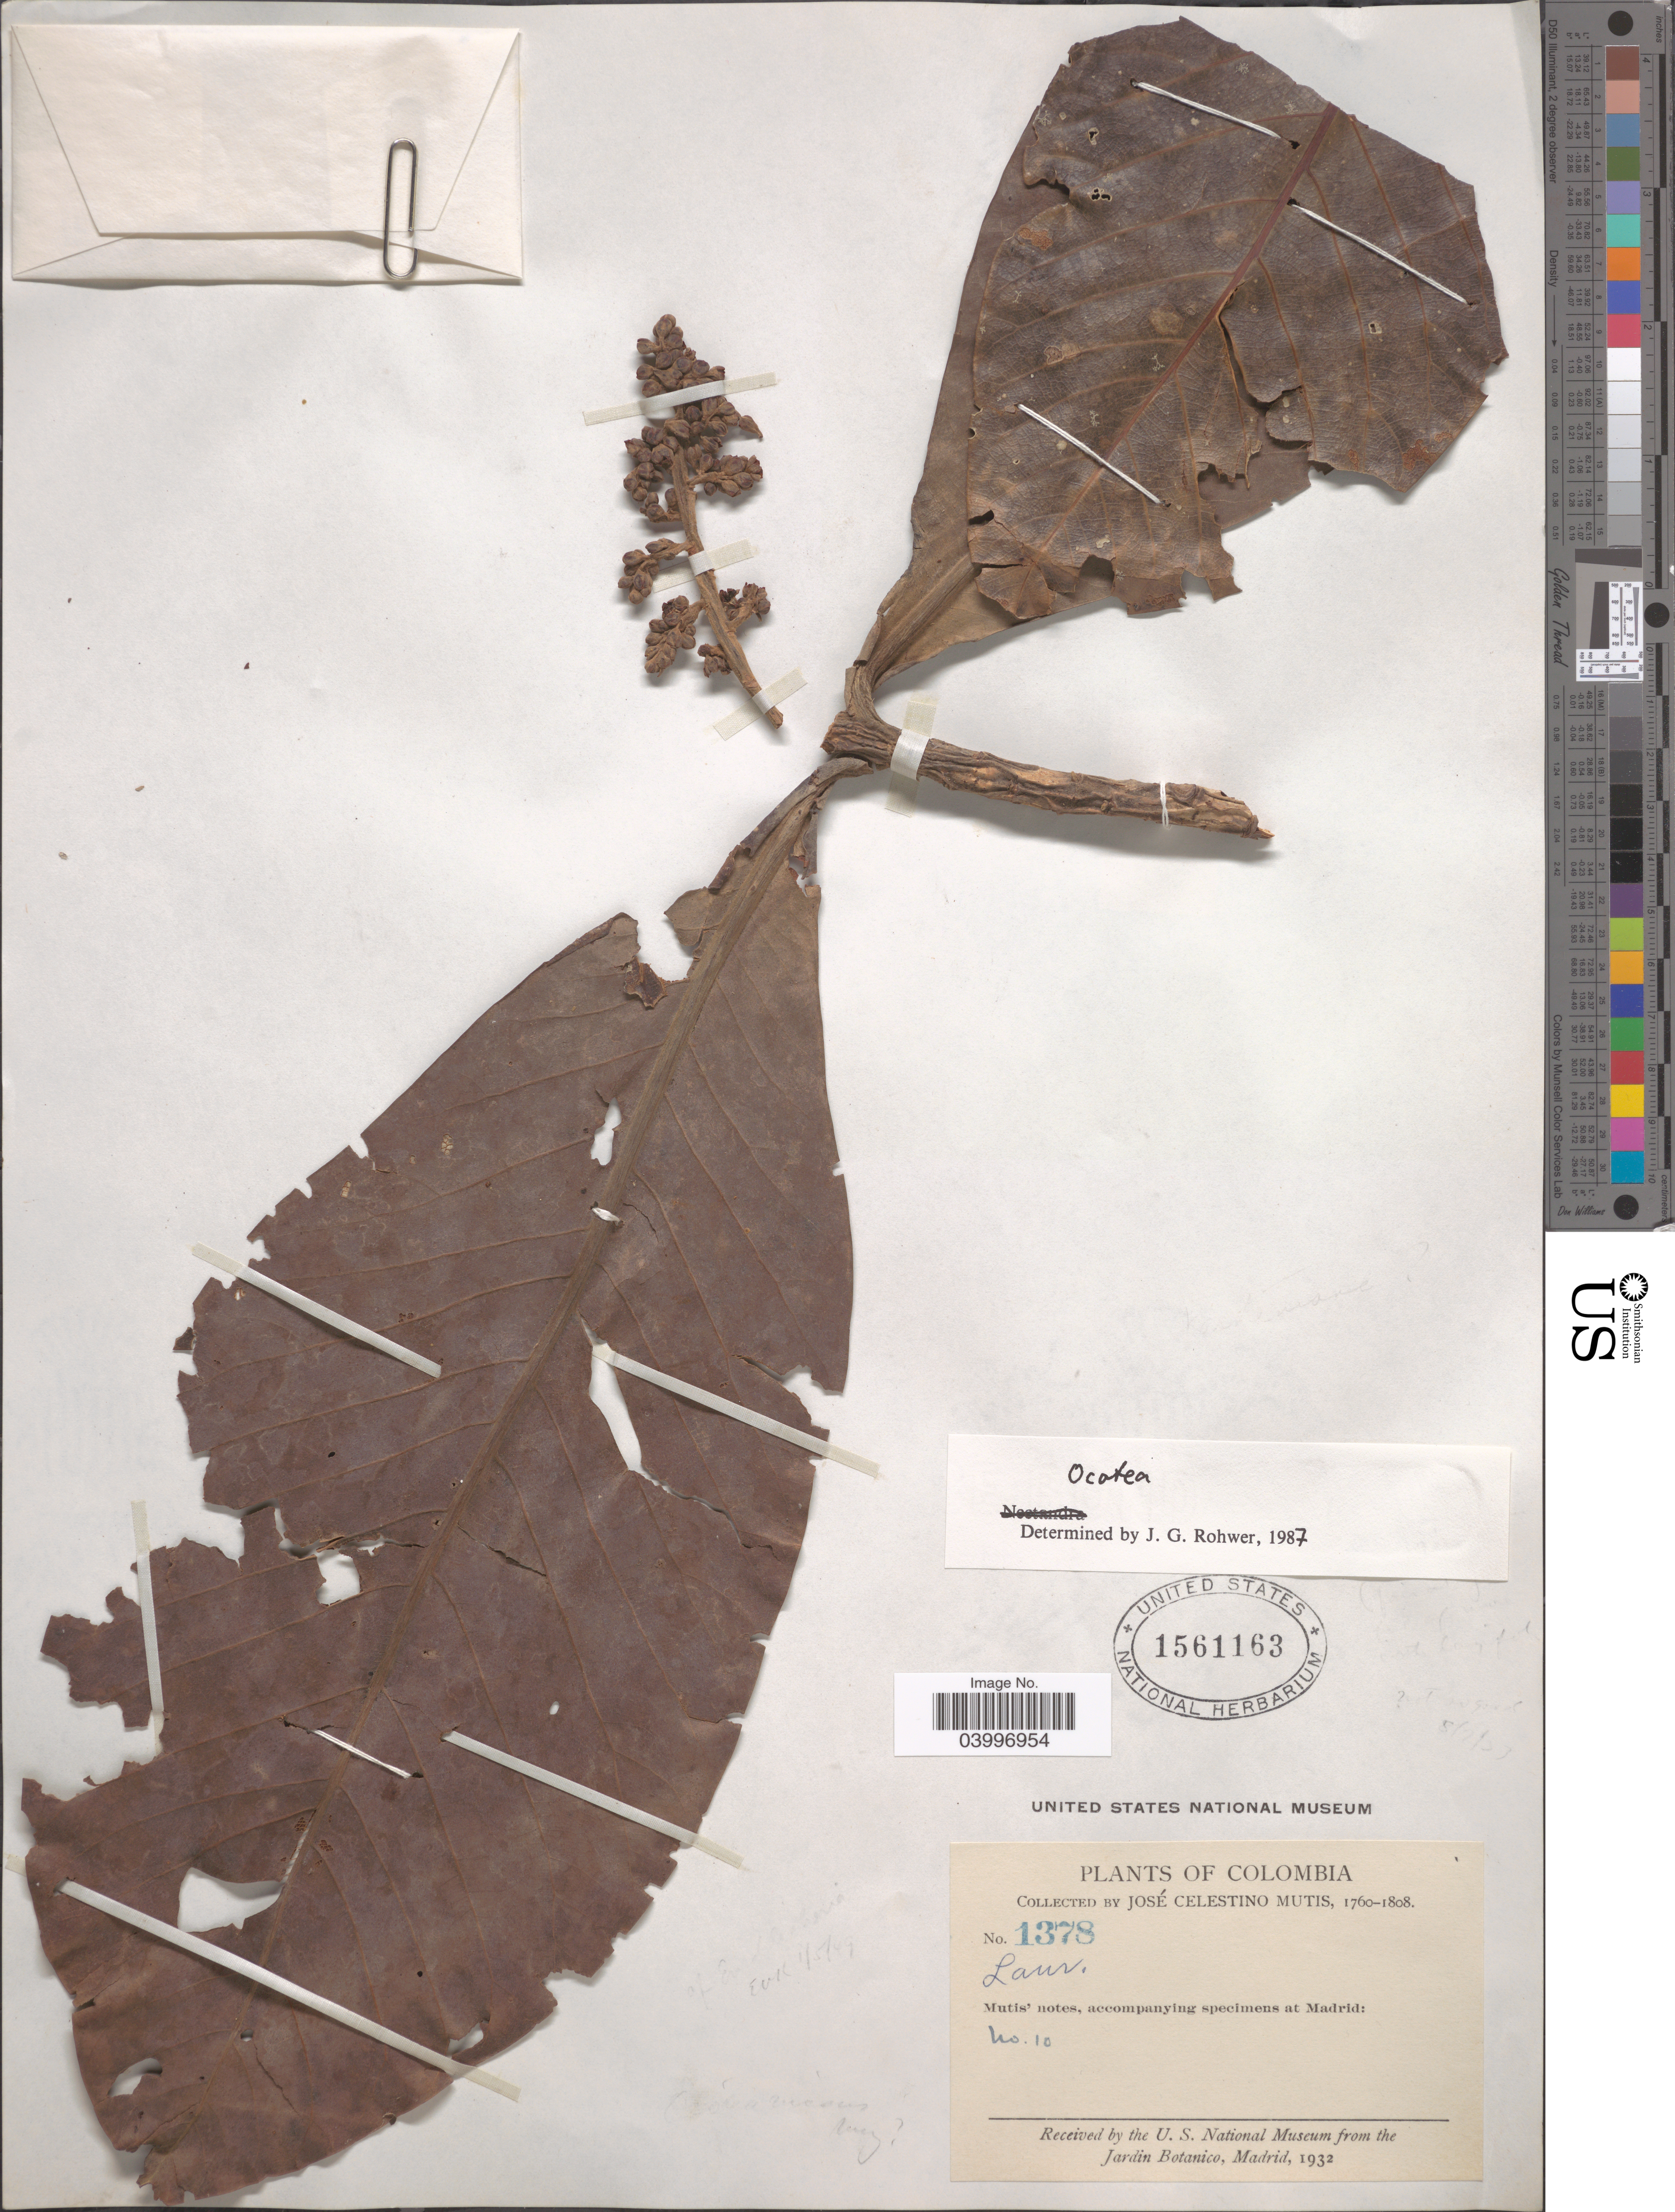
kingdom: Plantae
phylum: Tracheophyta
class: Magnoliopsida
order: Laurales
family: Lauraceae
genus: Ocotea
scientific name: Ocotea sp.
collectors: J. C. B. Mutis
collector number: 1378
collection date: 1760/1808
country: Colombia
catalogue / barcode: US 1561163